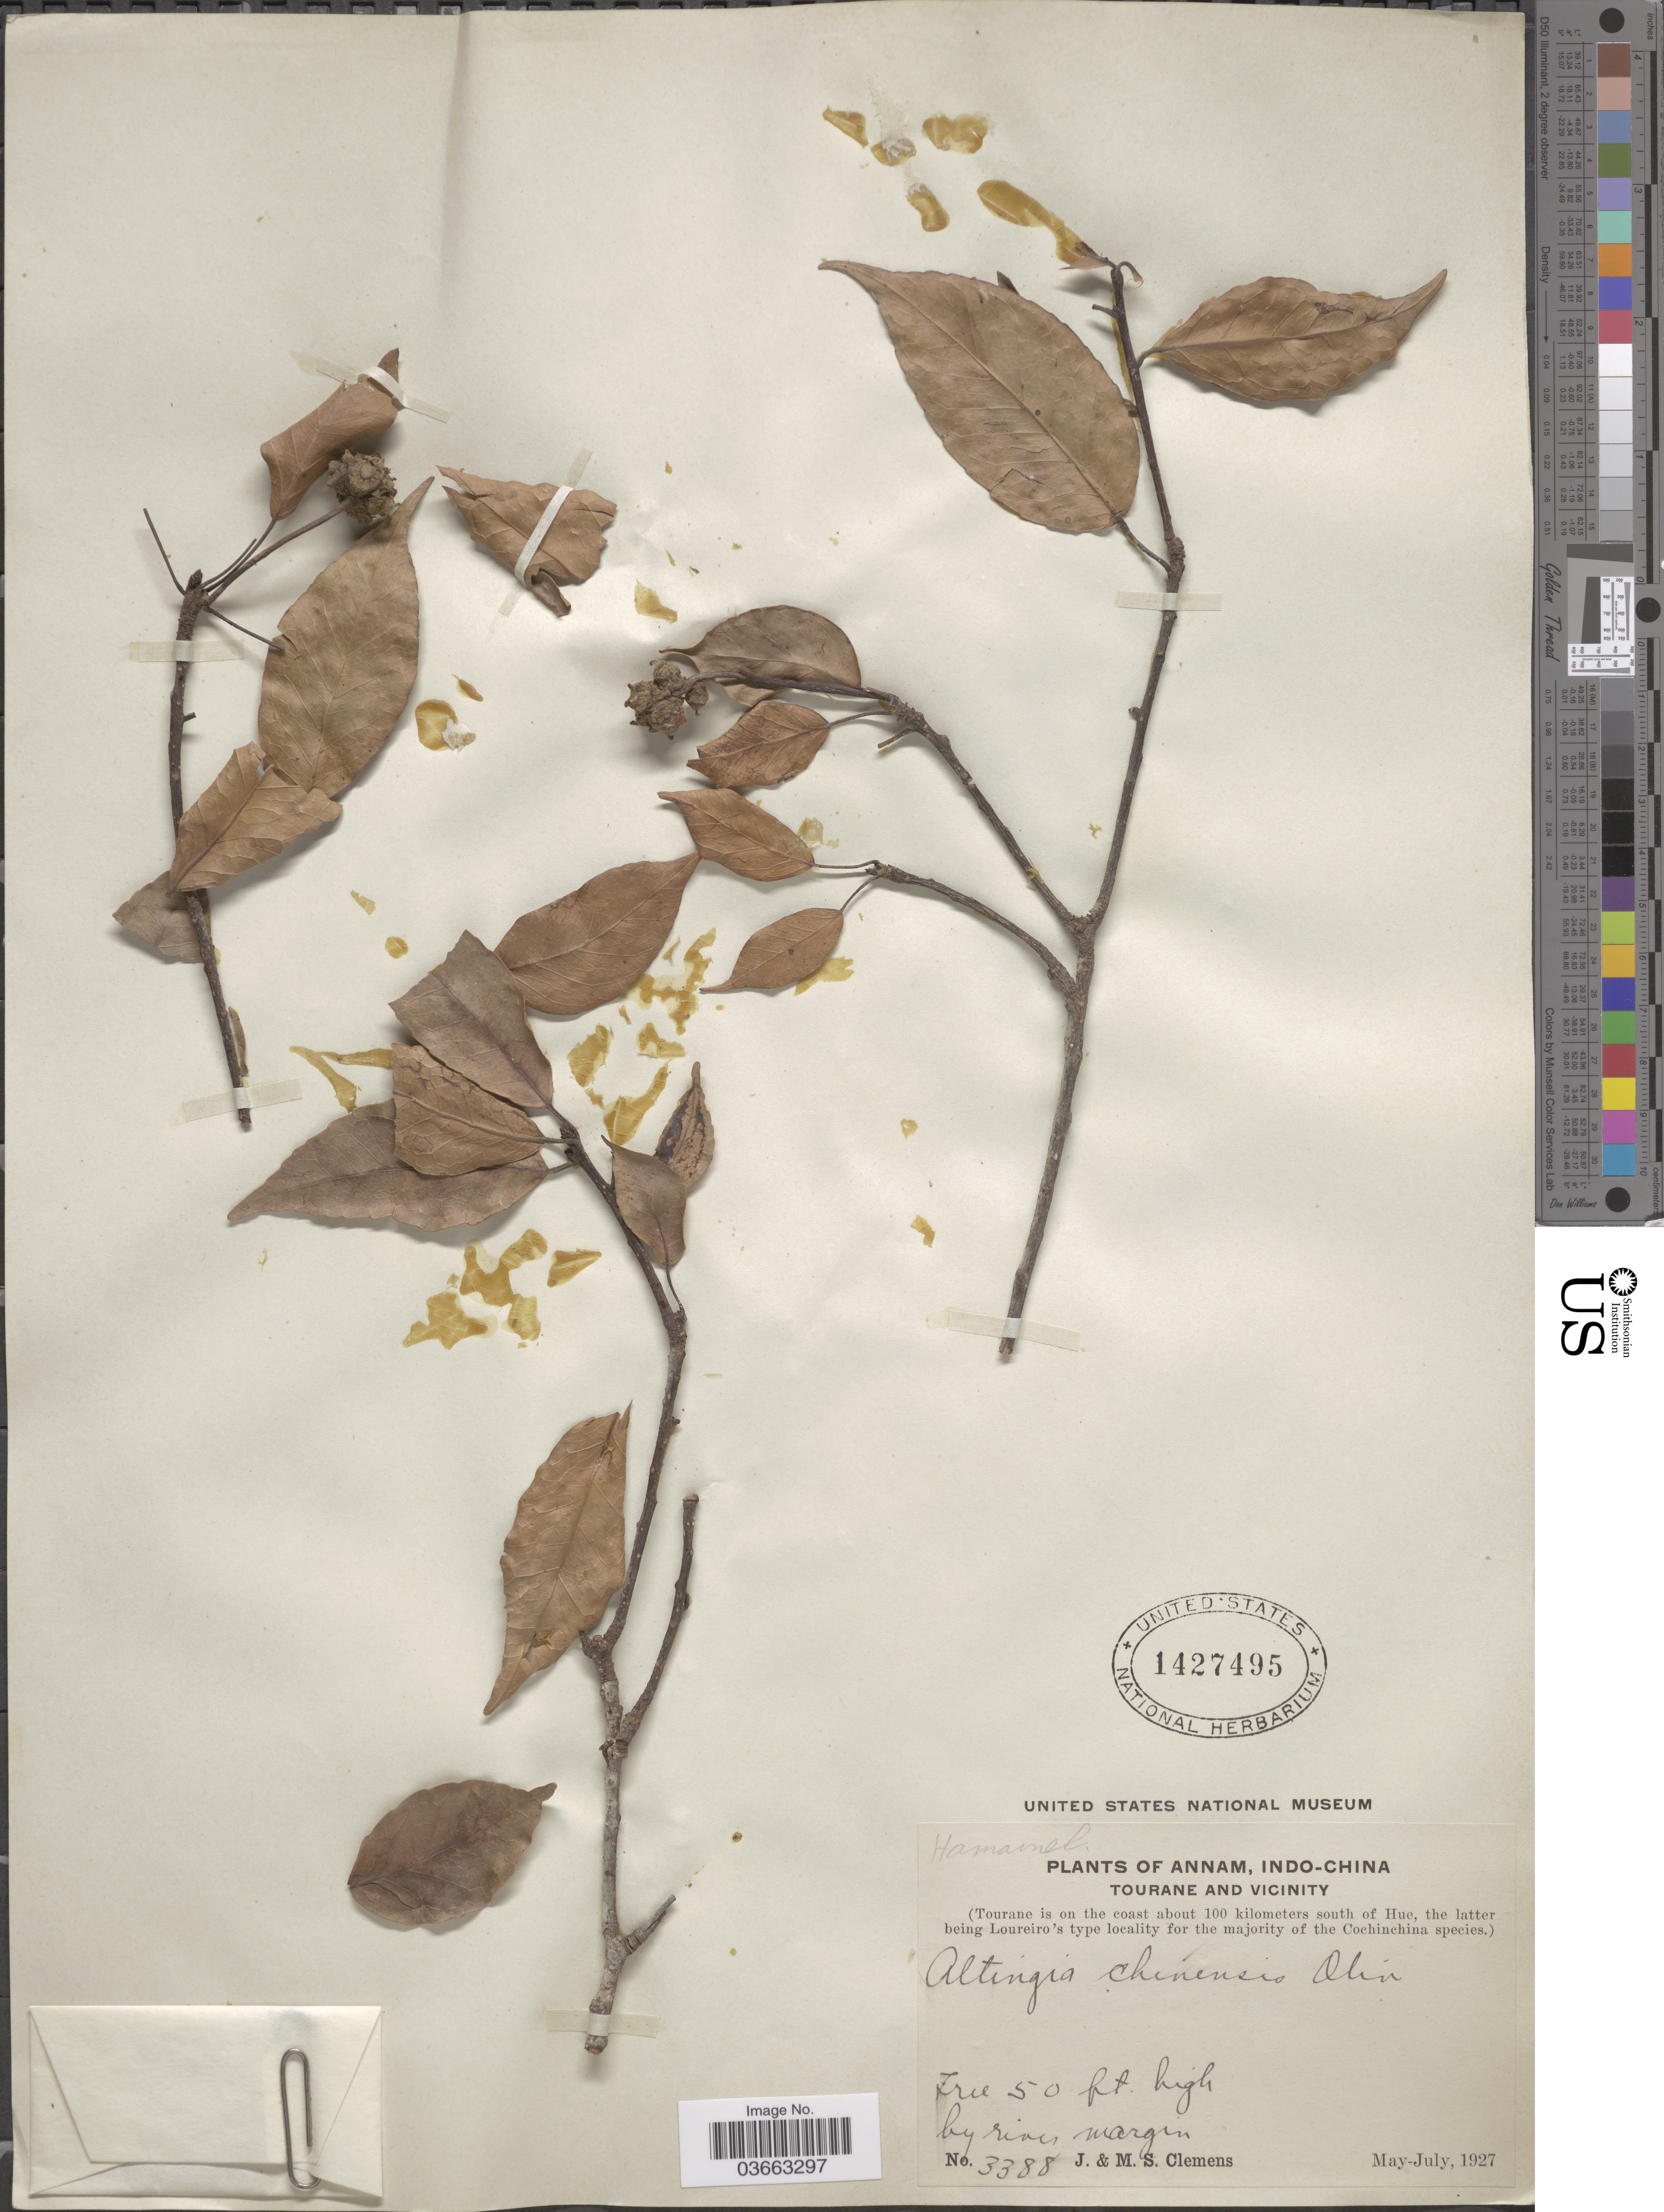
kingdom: Plantae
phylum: Tracheophyta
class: Magnoliopsida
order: Saxifragales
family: Altingiaceae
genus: Liquidambar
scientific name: Liquidambar siamensis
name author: (Craib) Ickert-Bond & J. Wen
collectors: J. Clemens & M. S. Clemens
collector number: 3388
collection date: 1927-05/1927-07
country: Vietnam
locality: Annam, Indo-China. Tourane and vicinity. Tourane is on the coast about 100 kilometers south of Hue.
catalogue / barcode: US 1427495